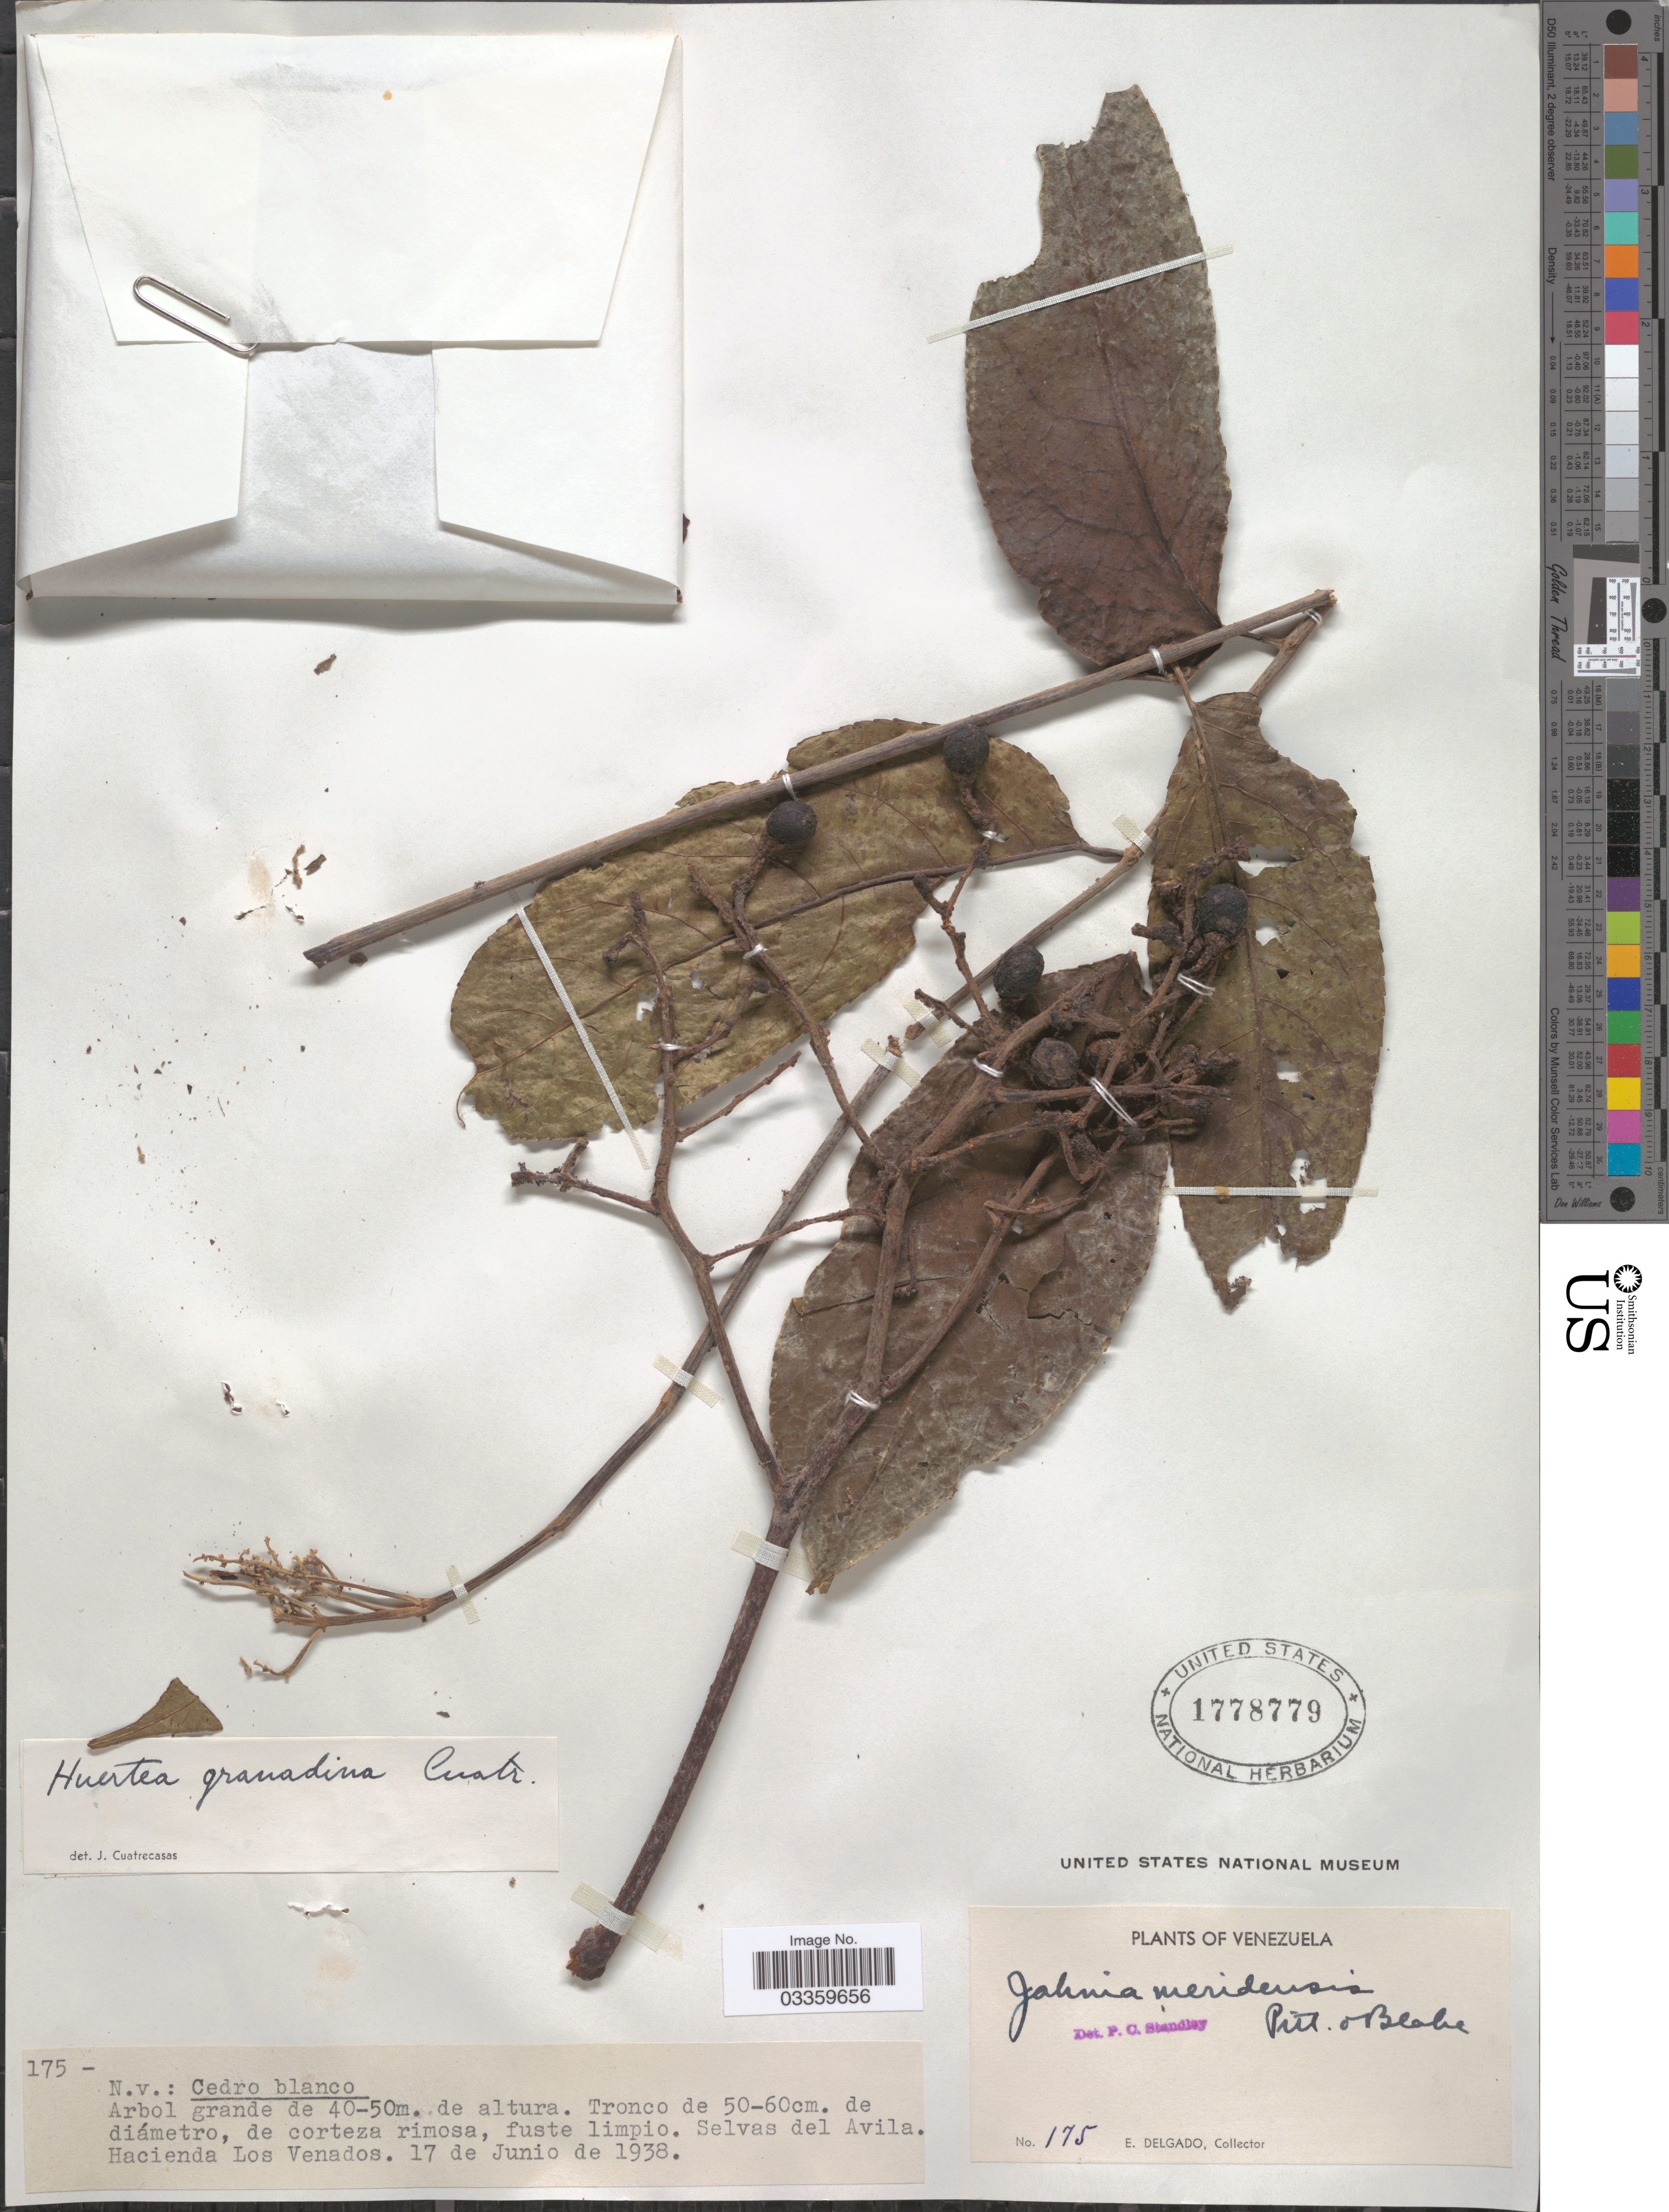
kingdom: Plantae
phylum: Tracheophyta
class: Magnoliopsida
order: Huerteales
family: Tapisciaceae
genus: Huertea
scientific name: Huertea granadina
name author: Cuatrec.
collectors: E. Delgado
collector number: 175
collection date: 1938-06-17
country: Venezuela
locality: Selvas del Avila. Hacienda Los Venados.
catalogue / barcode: US 1778779